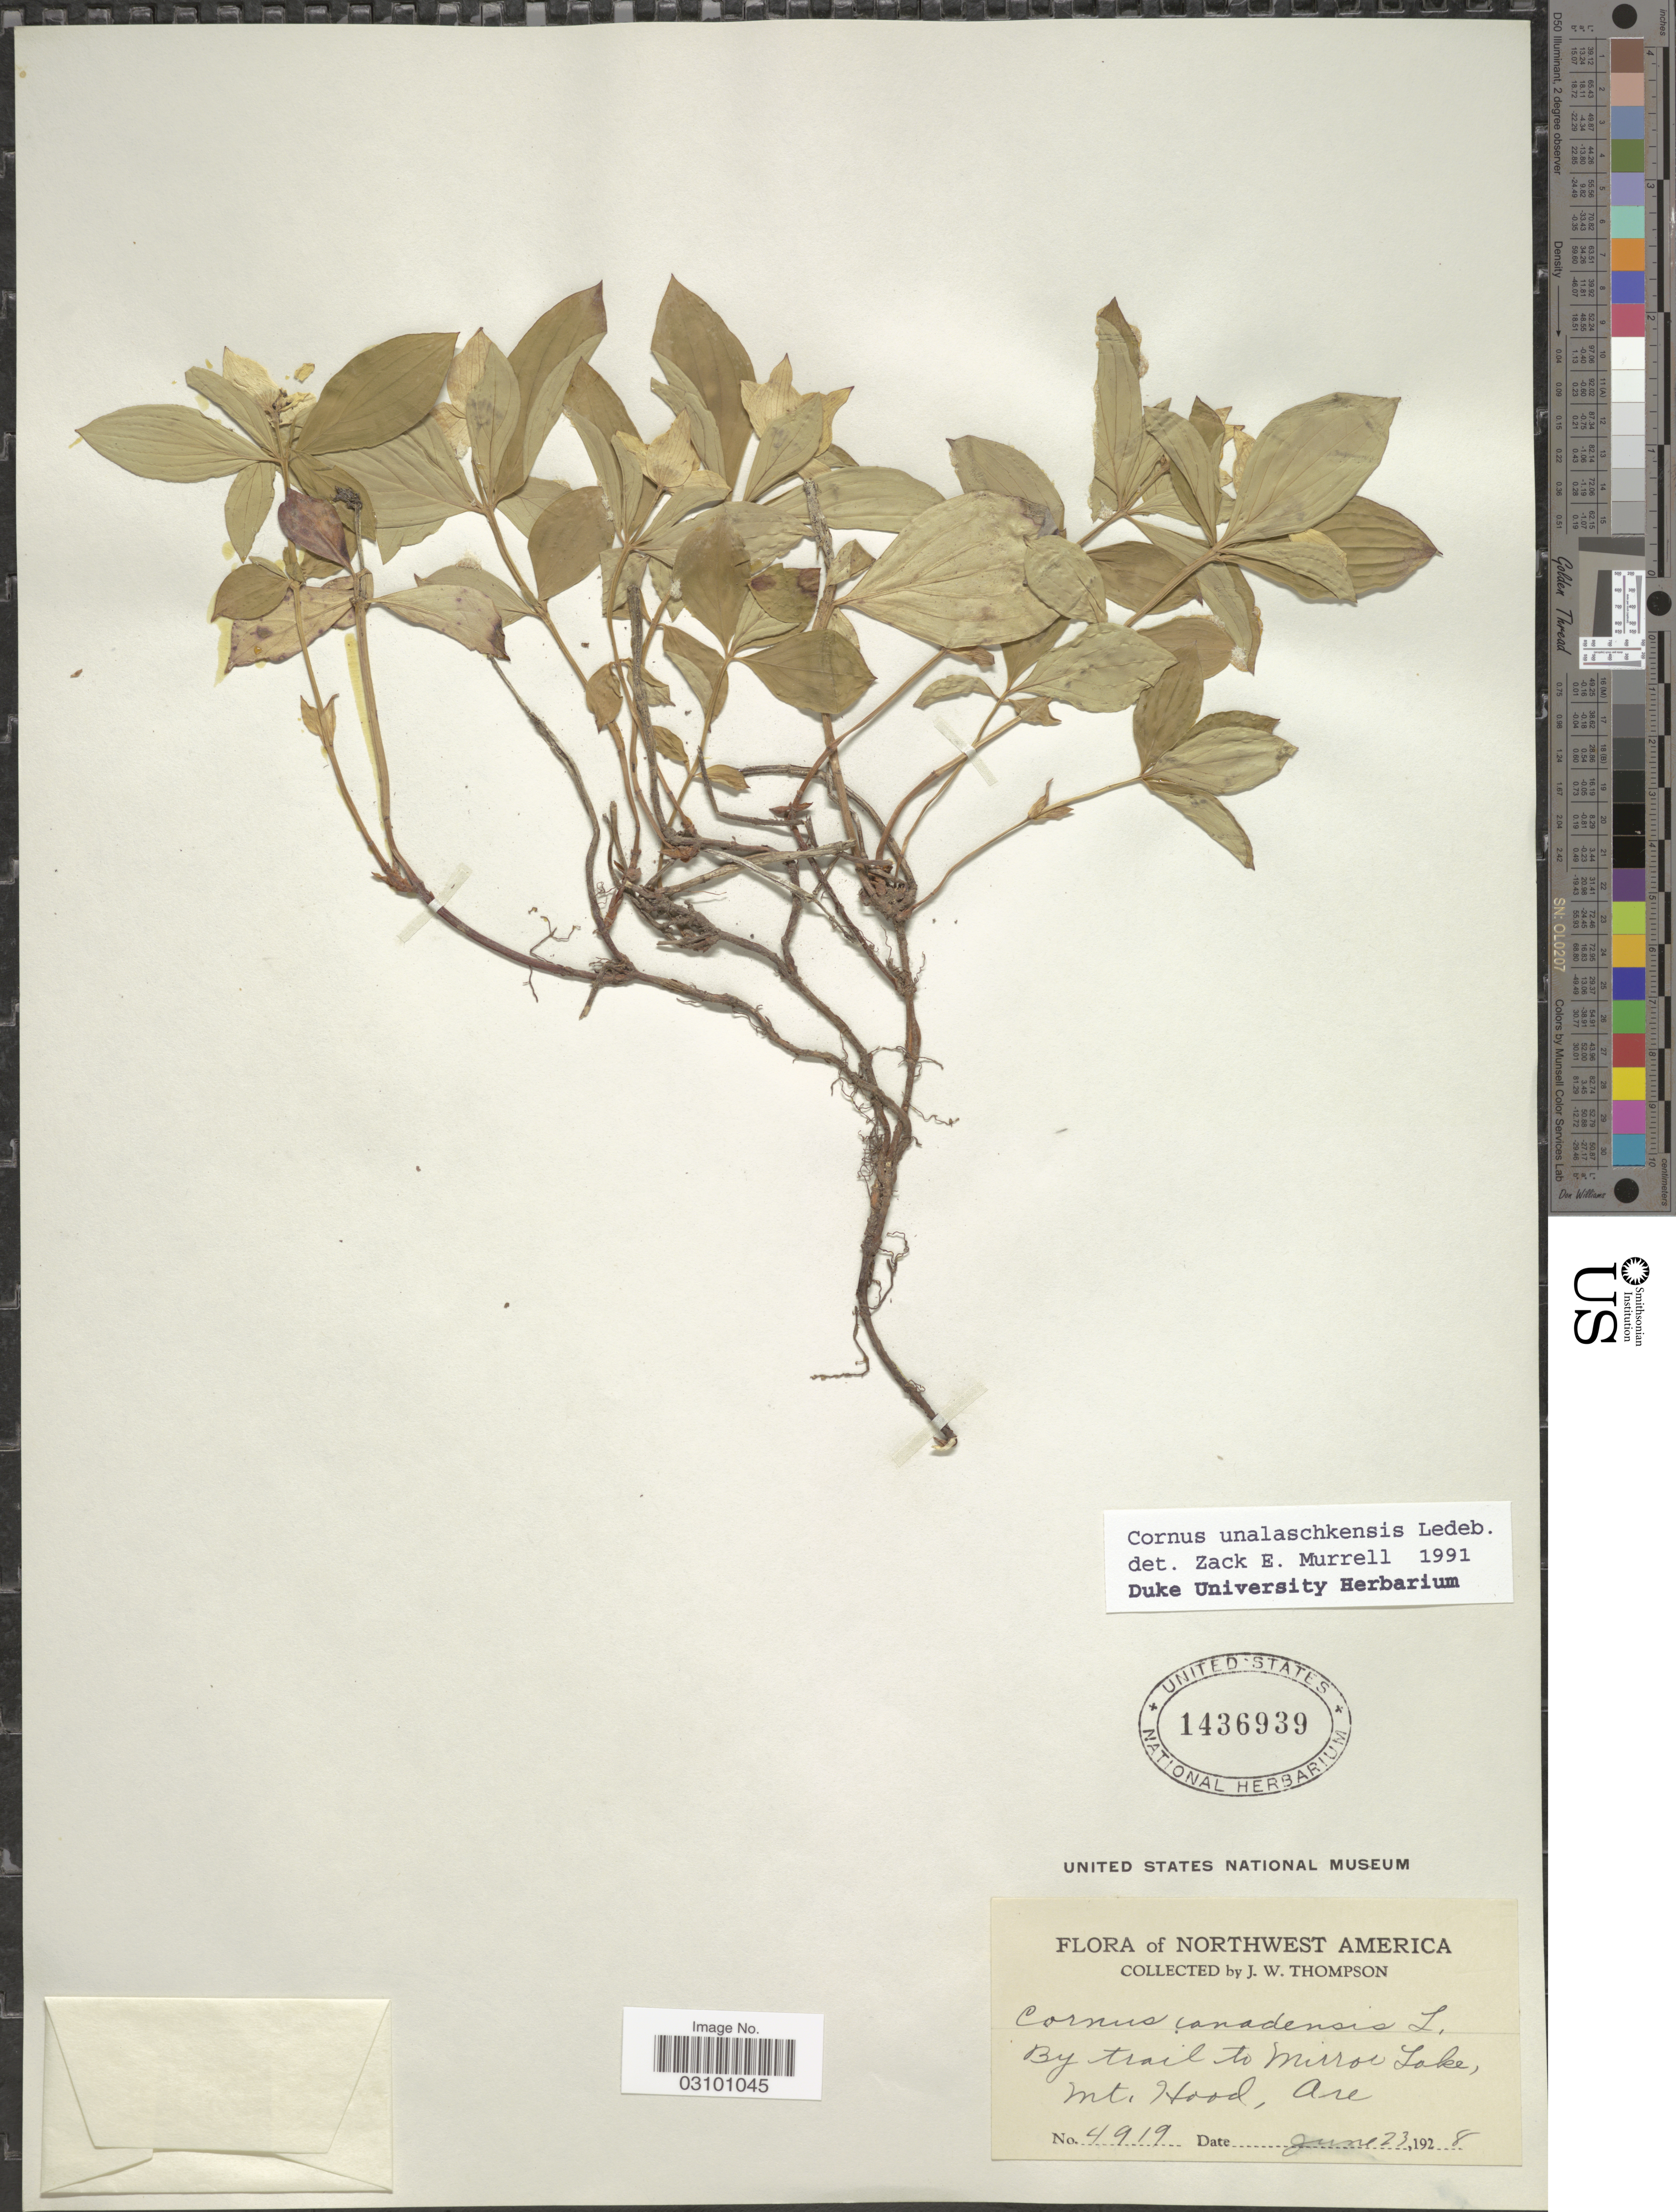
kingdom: Plantae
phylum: Tracheophyta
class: Magnoliopsida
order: Cornales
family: Cornaceae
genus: Cornus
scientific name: Cornus unalaschkensis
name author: Ledeb.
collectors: J. Thompson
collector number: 4919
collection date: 1928-06-23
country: United States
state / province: Oregon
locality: Northwest America. By trail to Mirror Lake, Mt. Hood.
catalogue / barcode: US 1436939